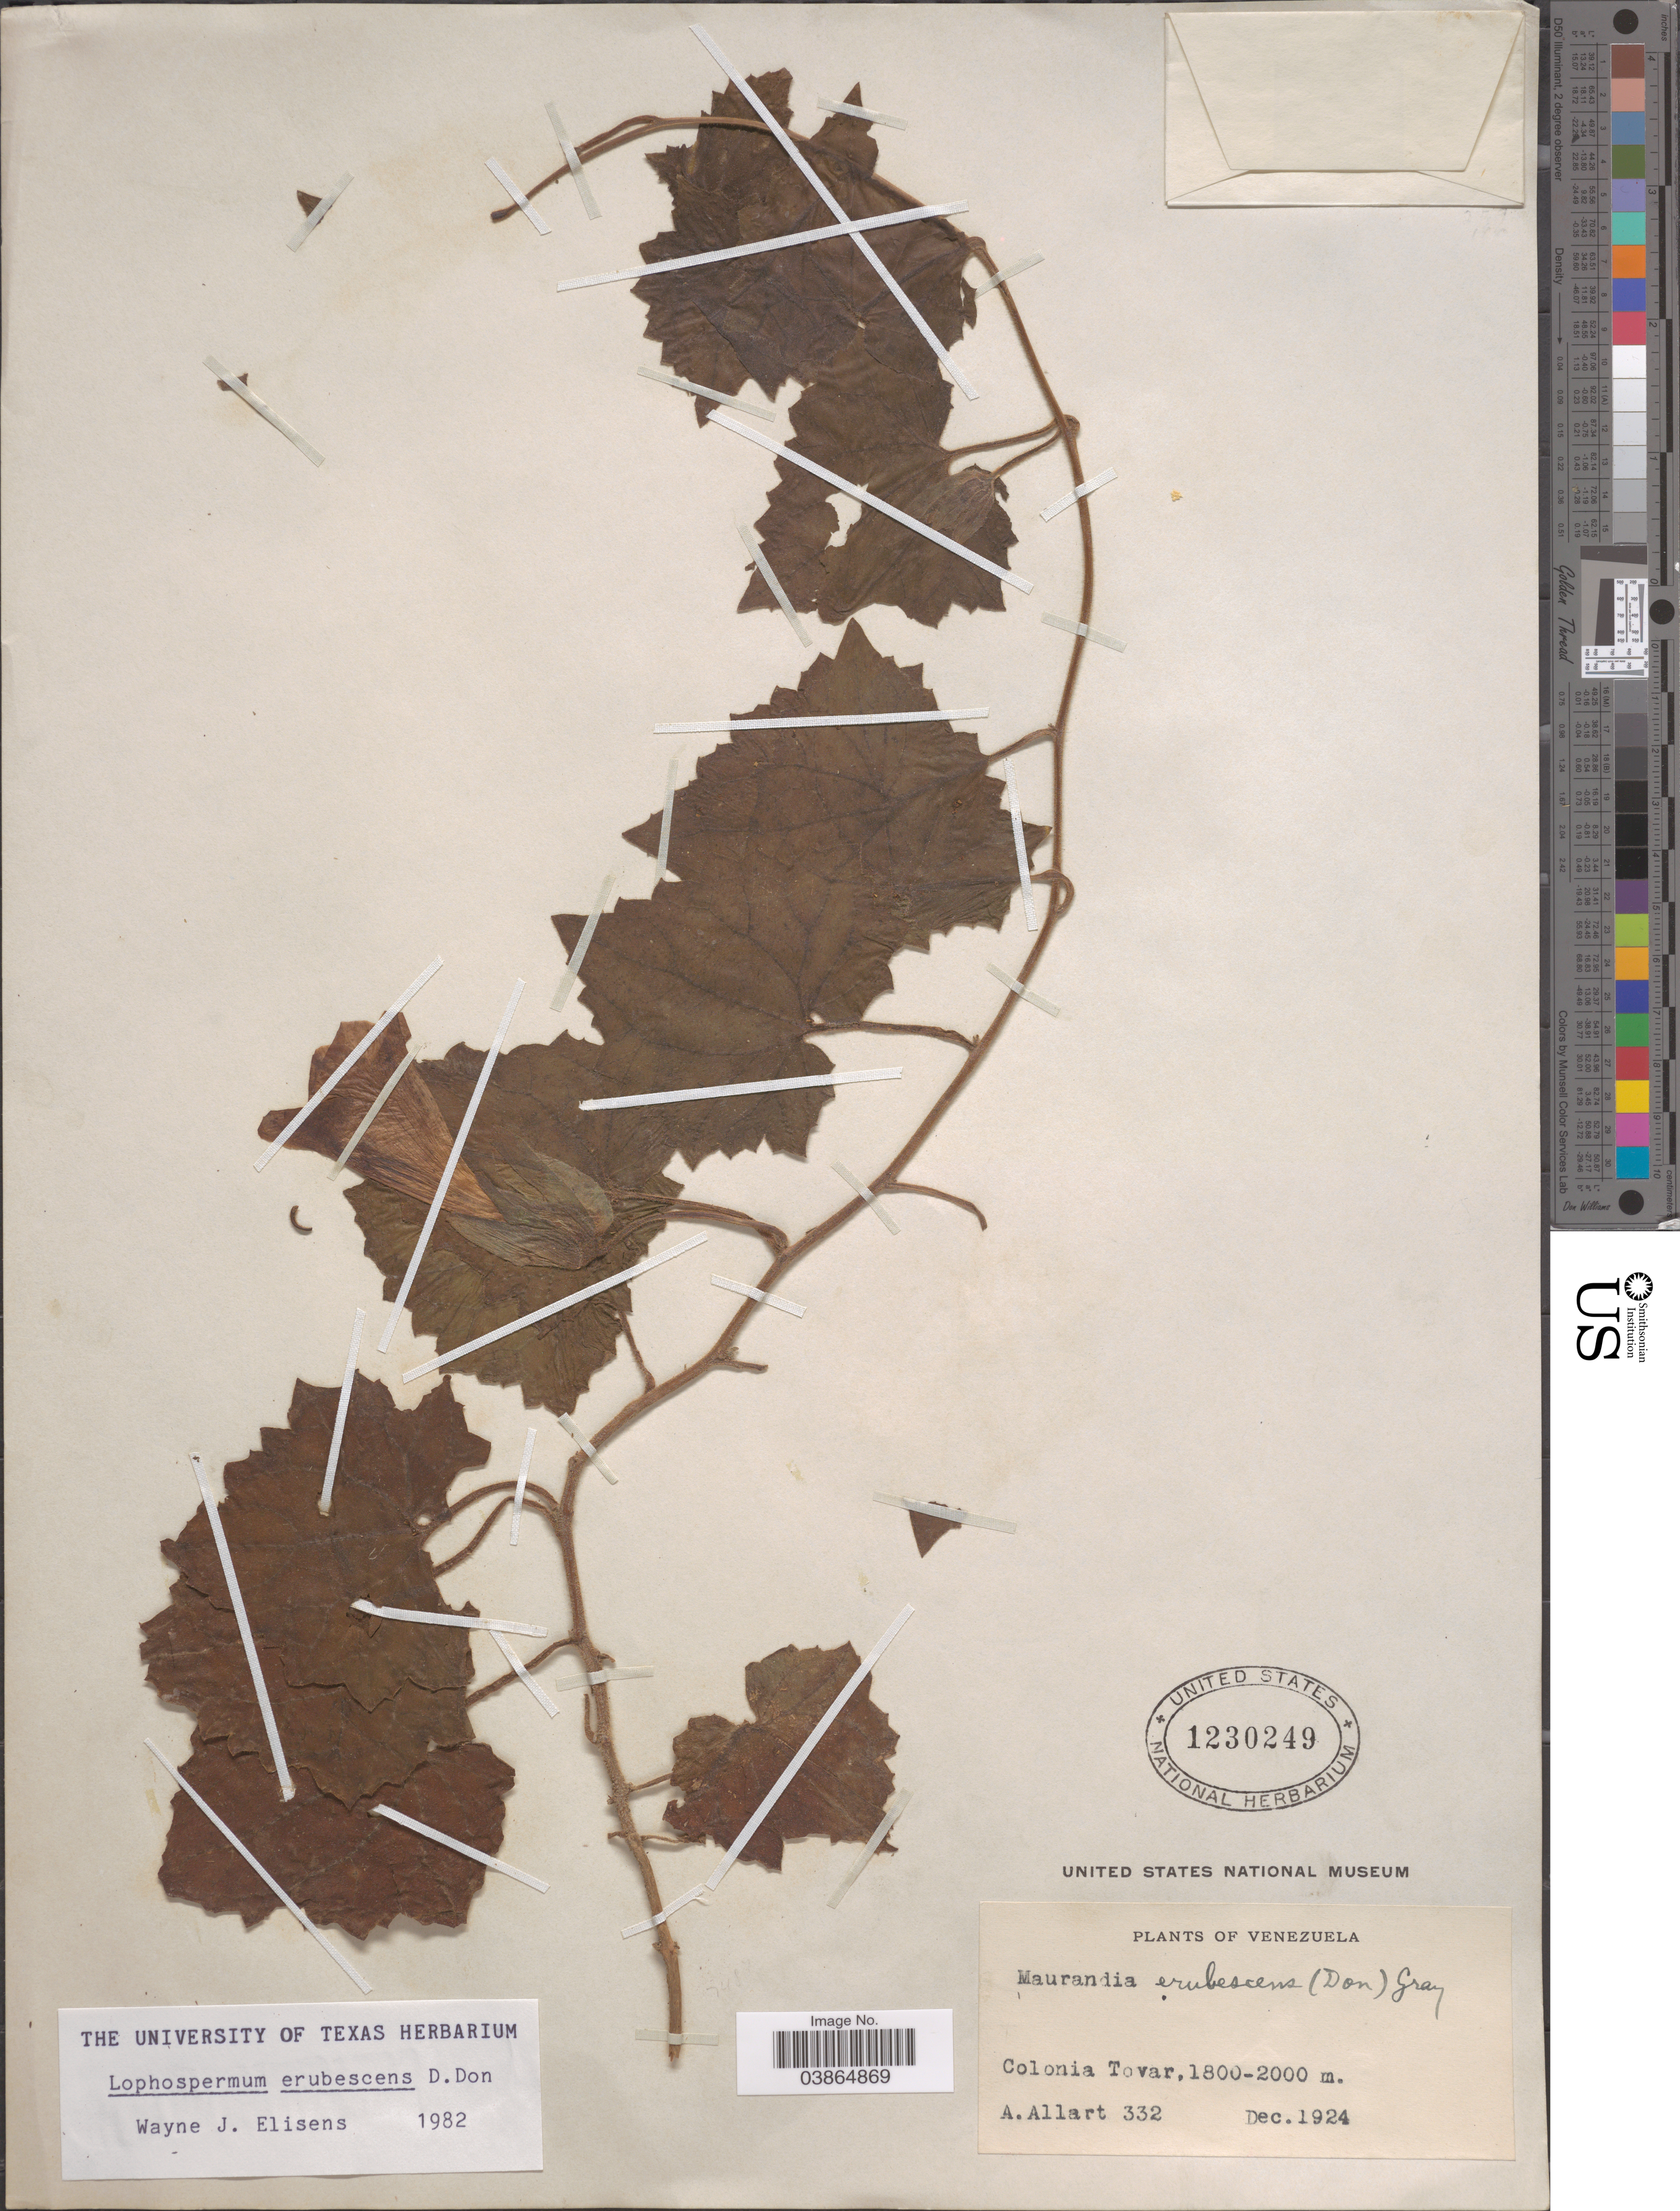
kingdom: Plantae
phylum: Tracheophyta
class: Magnoliopsida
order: Lamiales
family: Plantaginaceae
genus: Maurandya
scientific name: Maurandya erubescens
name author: (D. Don) A. Gray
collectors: A. Allart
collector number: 332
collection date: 1924-12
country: Venezuela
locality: Colonia Tovar.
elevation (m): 1800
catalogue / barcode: US 1230249